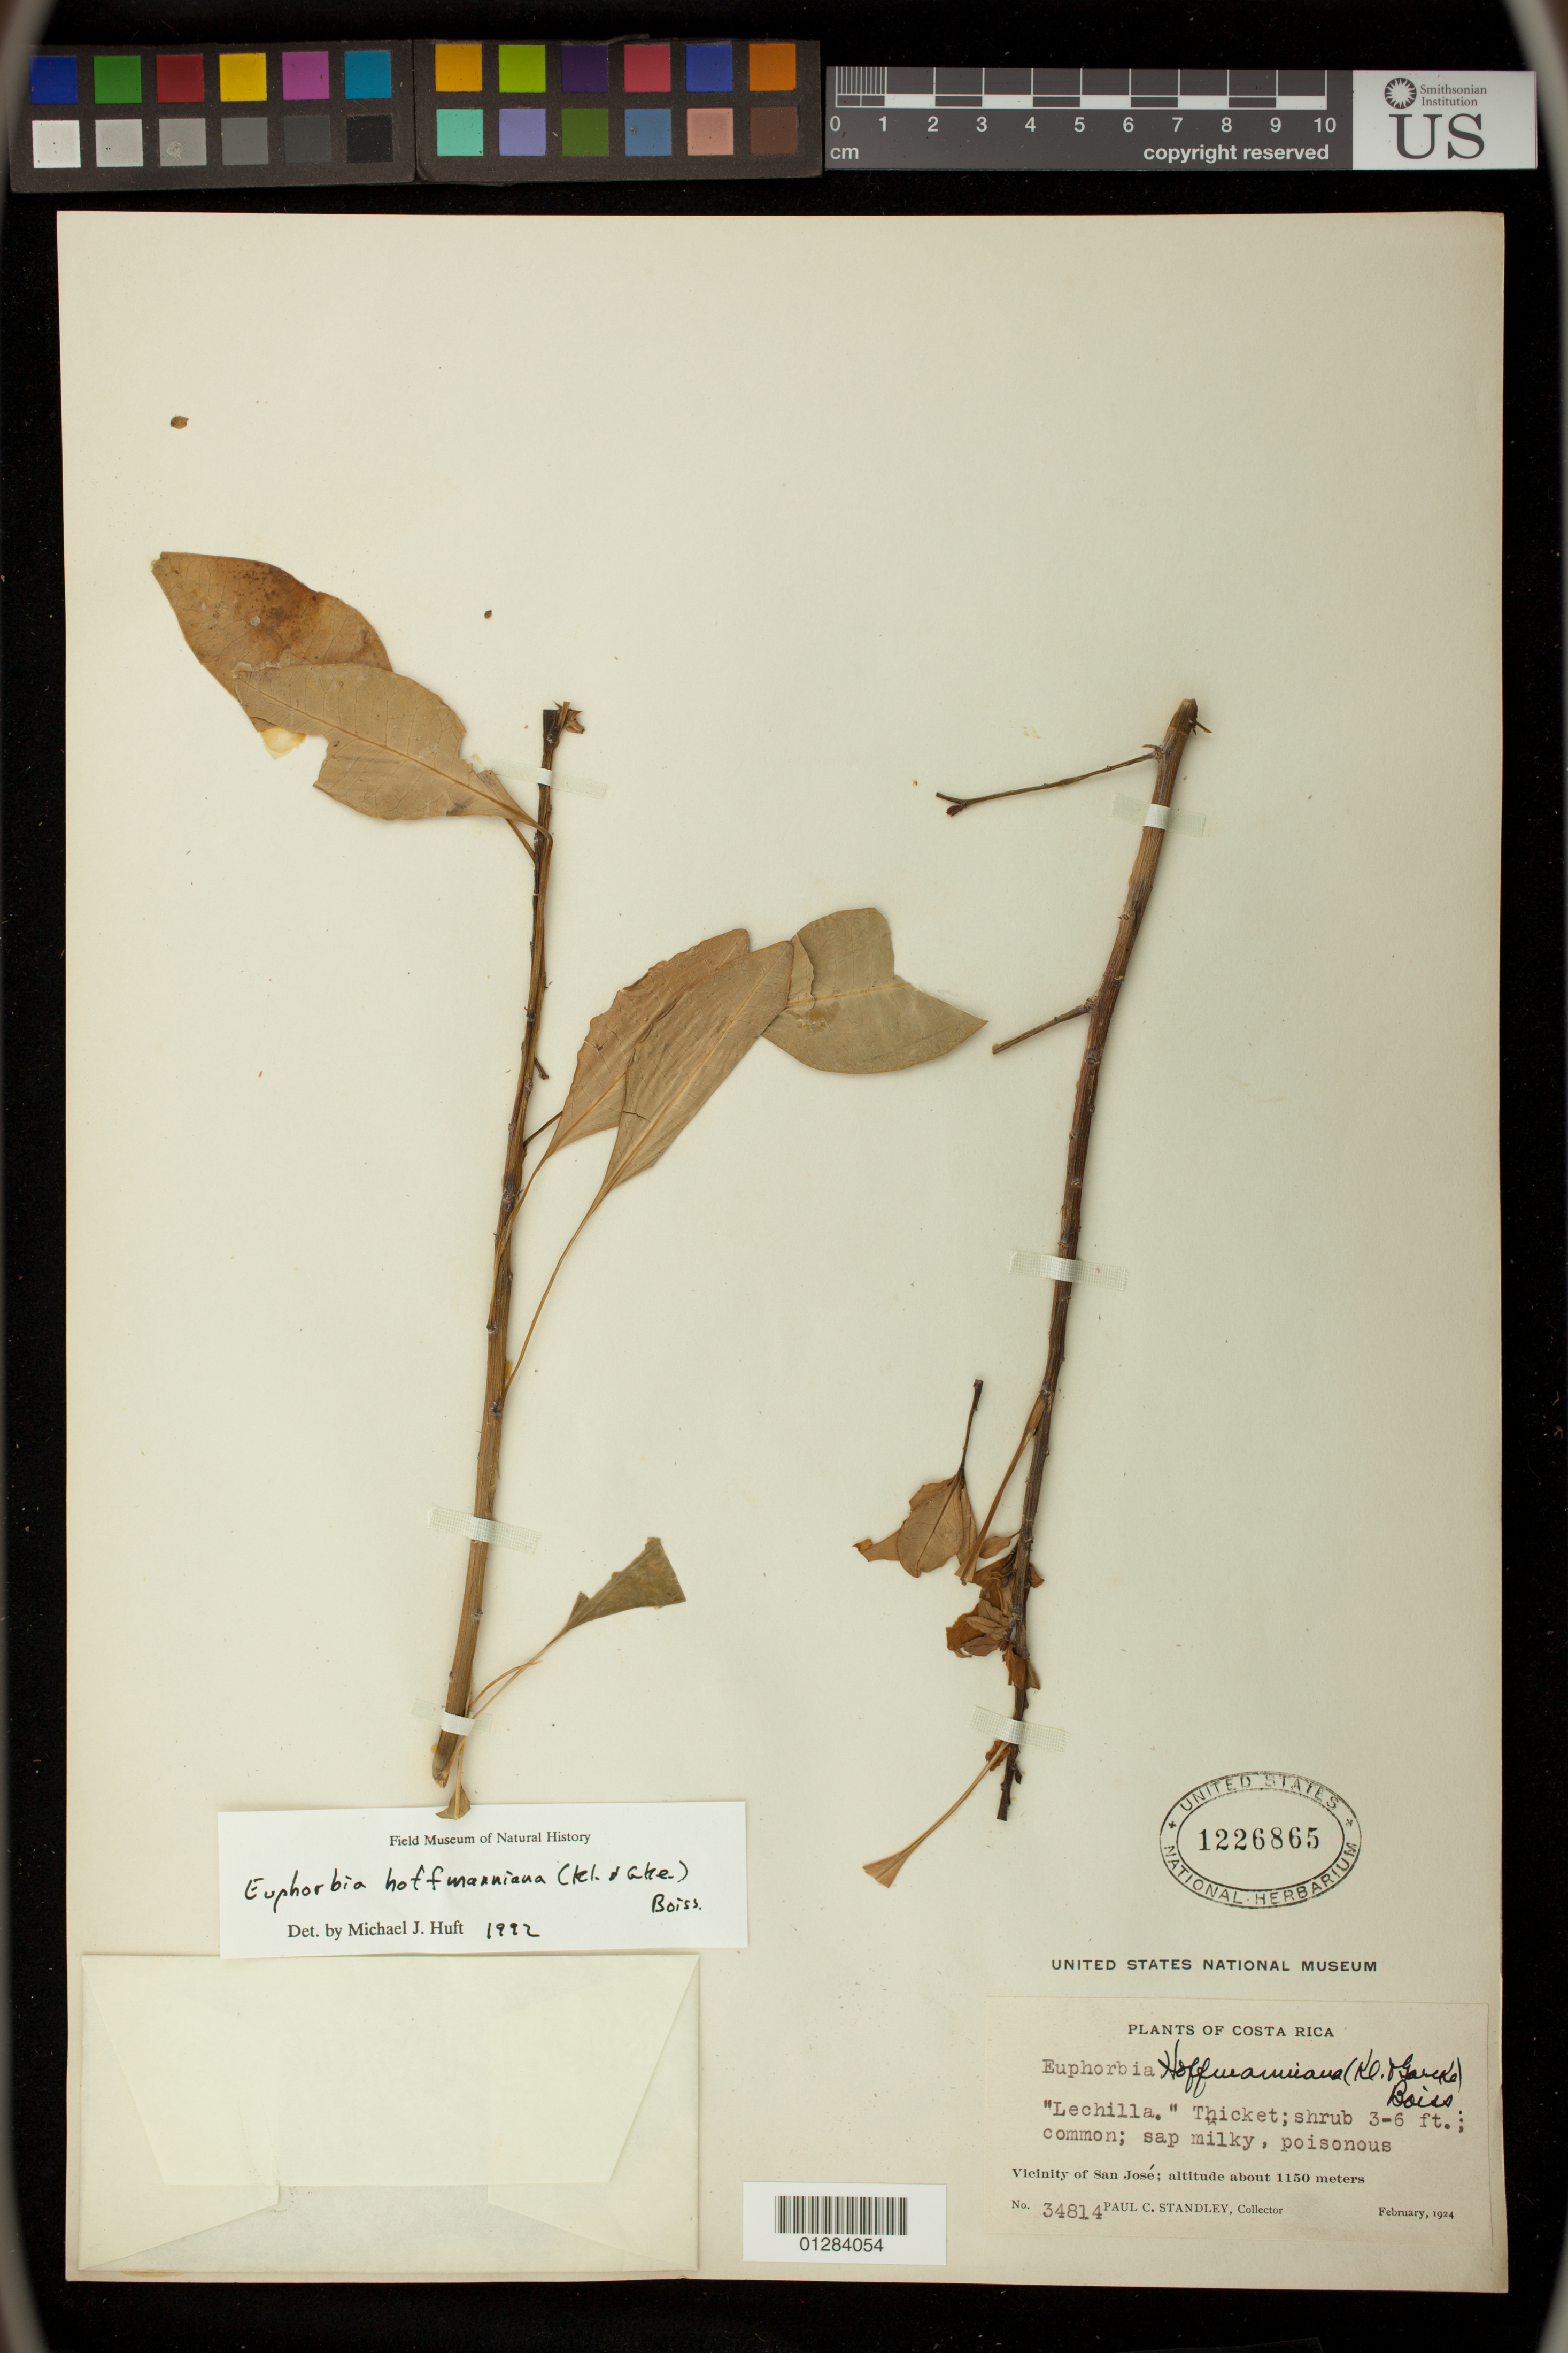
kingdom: Plantae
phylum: Tracheophyta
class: Magnoliopsida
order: Malpighiales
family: Euphorbiaceae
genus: Euphorbia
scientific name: Euphorbia hoffmanniana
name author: (Klotzsch & Garcke) Boiss.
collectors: P. C. Standley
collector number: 34814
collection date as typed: Feb 1924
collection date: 1924-02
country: Costa Rica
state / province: San José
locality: Vicinity of san jose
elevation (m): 1150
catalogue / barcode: US 1226865